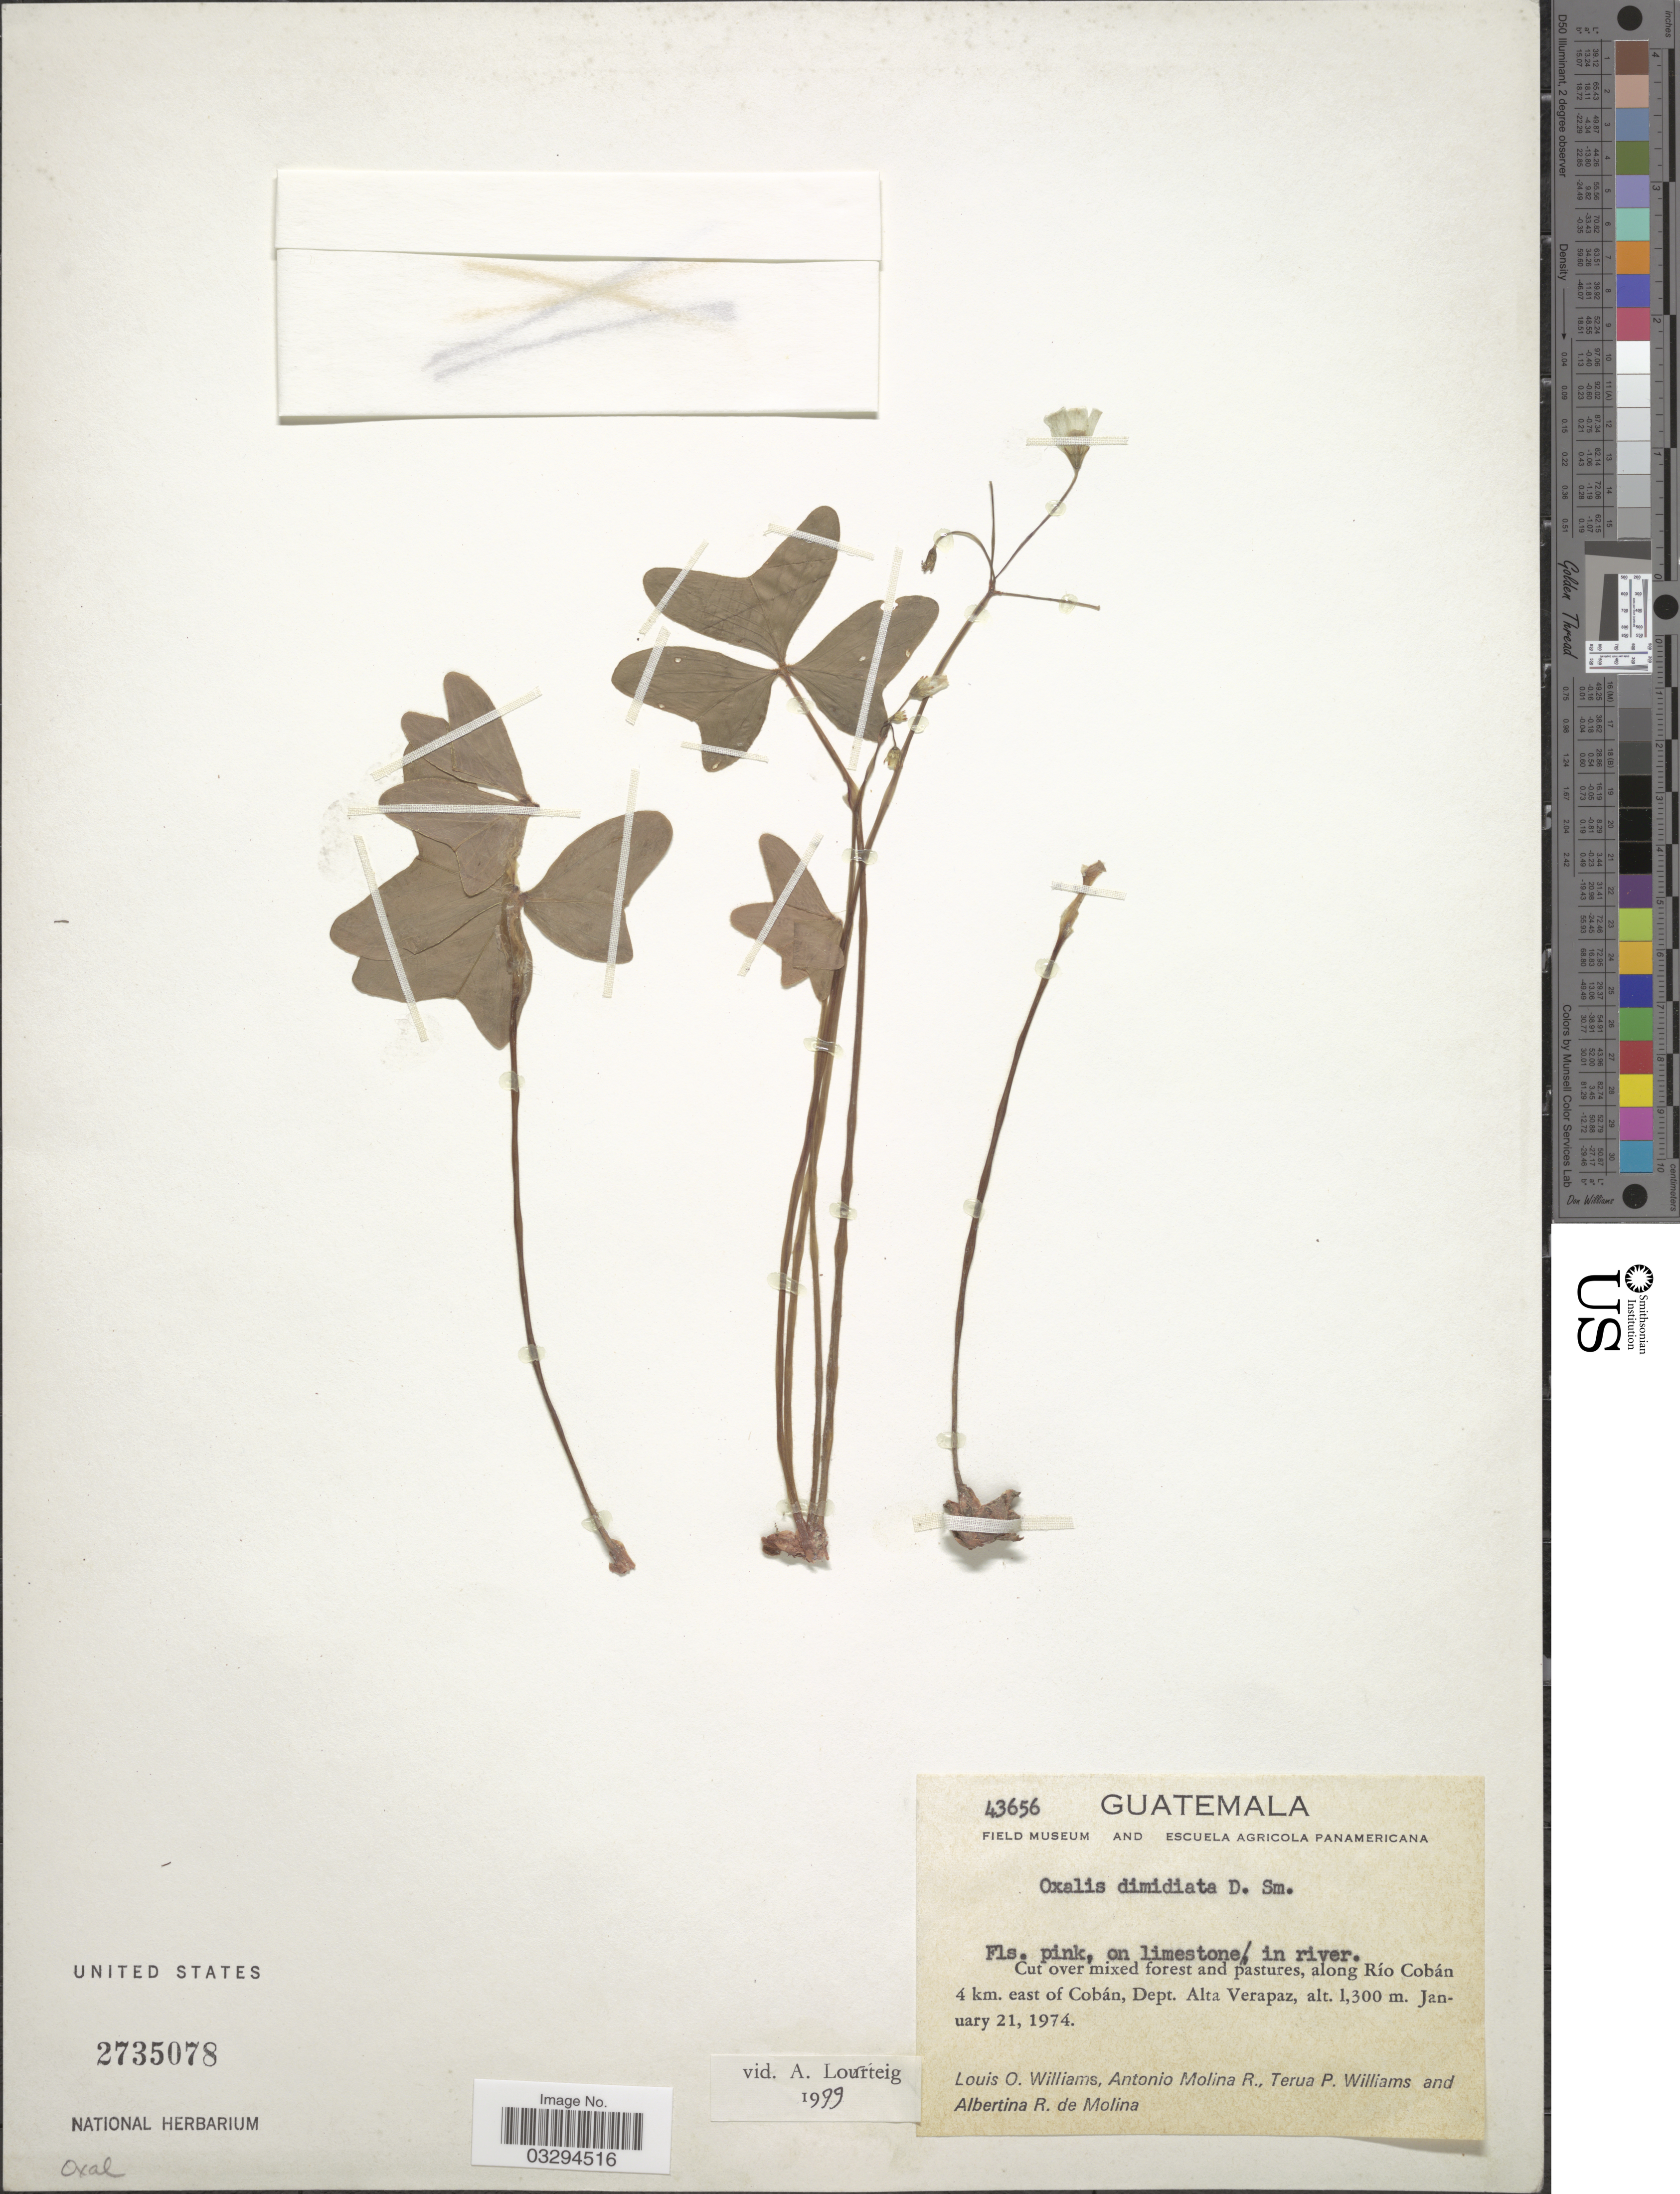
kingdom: Plantae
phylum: Tracheophyta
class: Magnoliopsida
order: Oxalidales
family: Oxalidaceae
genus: Oxalis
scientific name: Oxalis dimidiata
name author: Donn. Sm.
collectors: L. O. Williams, A. Molina R., T. Williams & A. R. Molina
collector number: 43656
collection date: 1974-01-21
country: Guatemala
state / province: Alta Verapaz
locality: Along Río Cobán 4 km. east of Cobán, Dept. Alta Verapaz.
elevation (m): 1300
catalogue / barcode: US 2735078